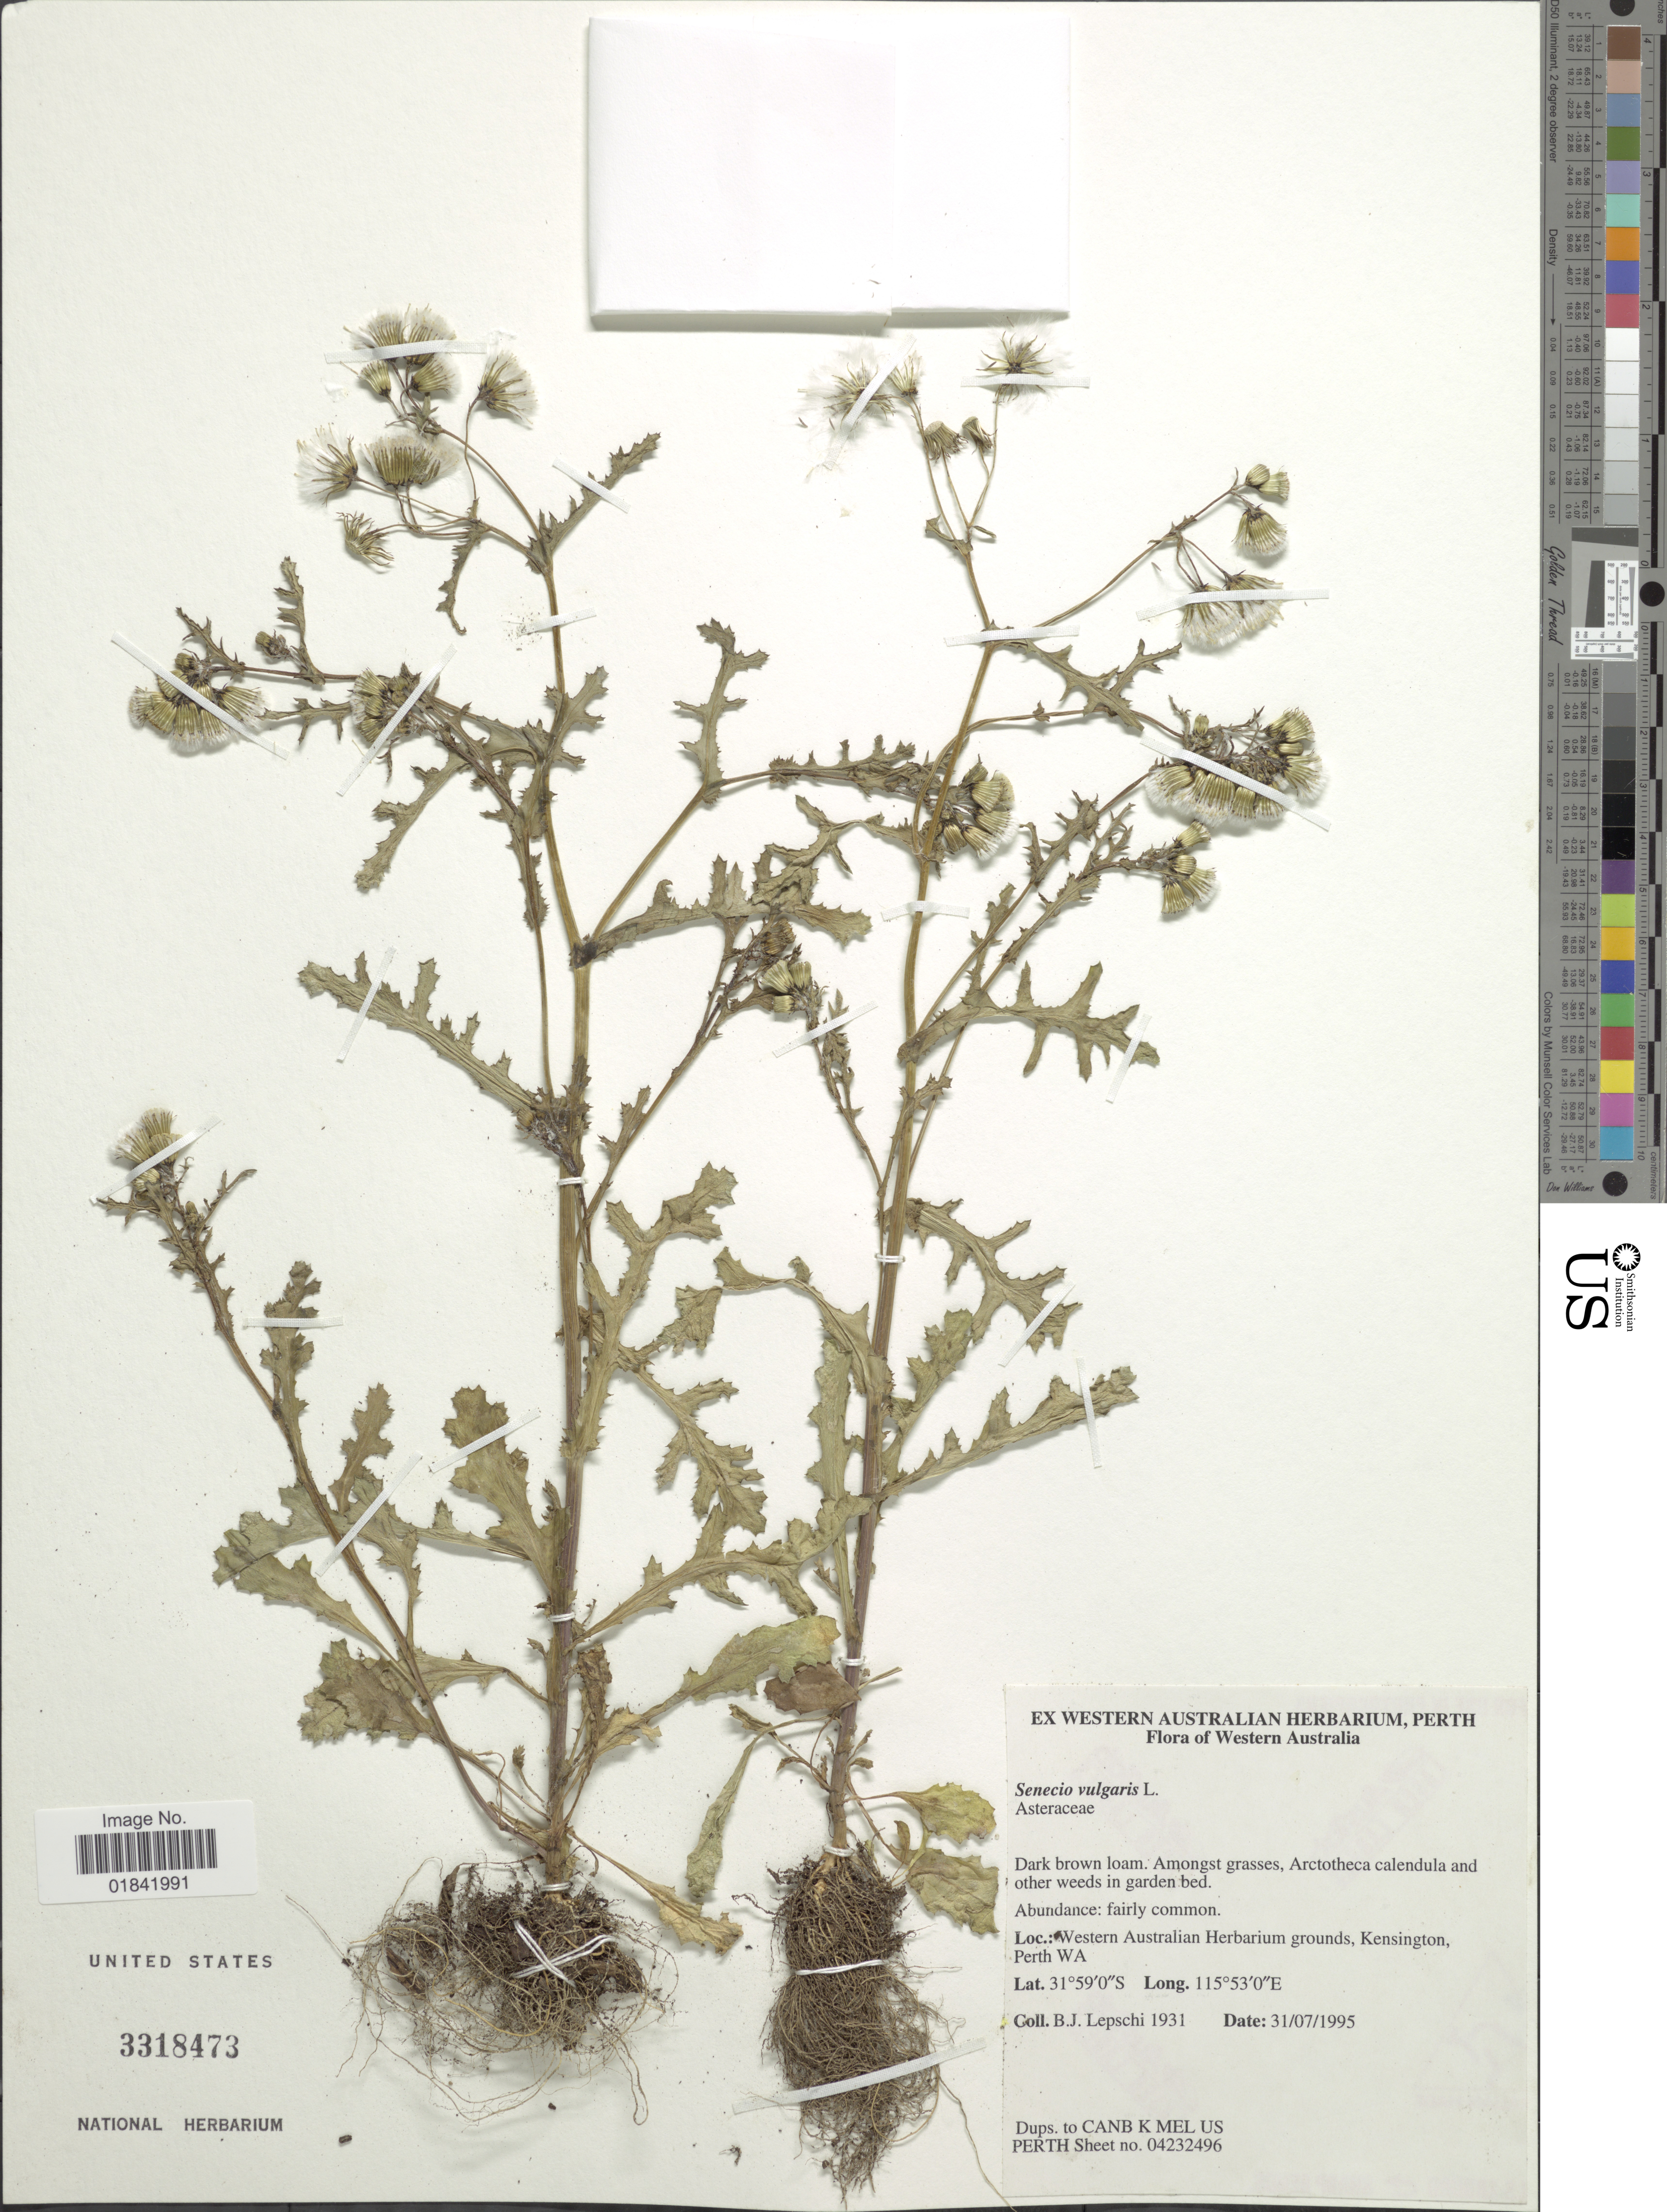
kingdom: Plantae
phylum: Tracheophyta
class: Magnoliopsida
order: Asterales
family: Asteraceae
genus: Senecio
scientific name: Senecio vulgaris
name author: L.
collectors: B. Lepschi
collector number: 1931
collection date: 1995-07-31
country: Australia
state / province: Western Australia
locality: Western Australian Herbarium grounds, Kensington, Perth WA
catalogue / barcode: US 3318473